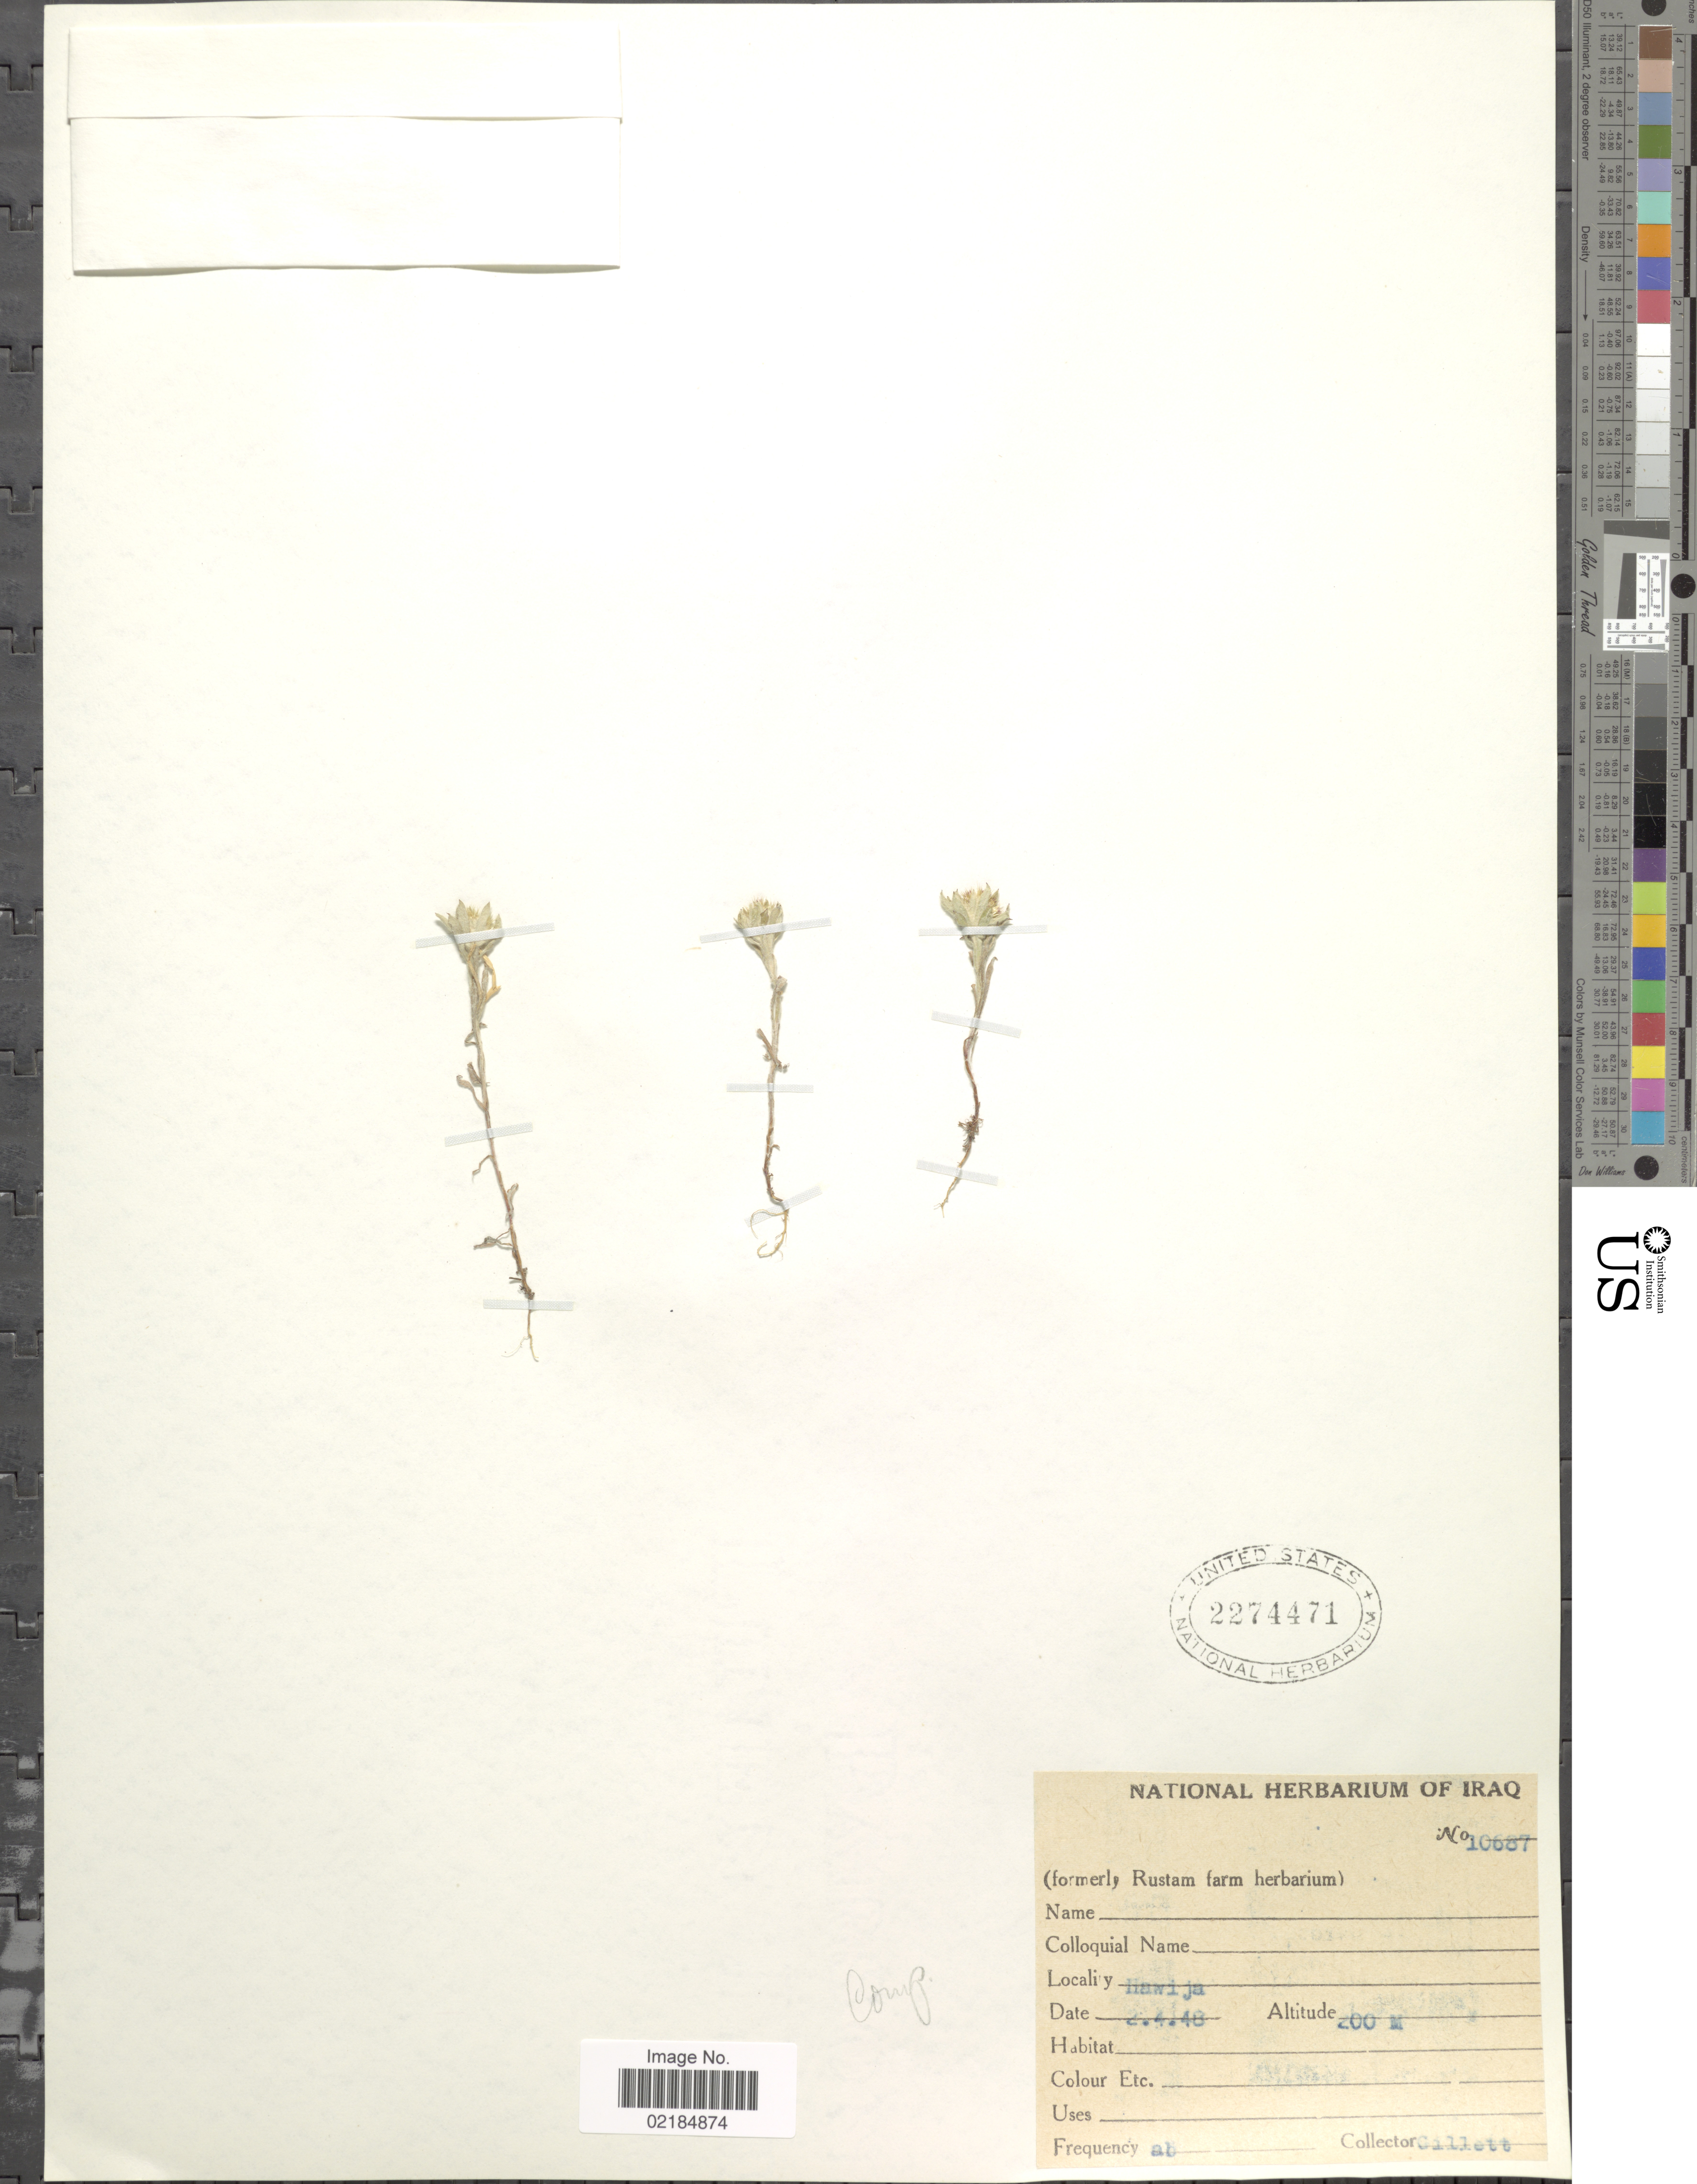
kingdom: Plantae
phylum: Tracheophyta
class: Magnoliopsida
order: Asterales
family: Asteraceae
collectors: Gillett, --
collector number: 10687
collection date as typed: Transcribed d/m/y: 2/4/48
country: Iraq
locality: Hawija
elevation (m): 200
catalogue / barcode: US 2274471